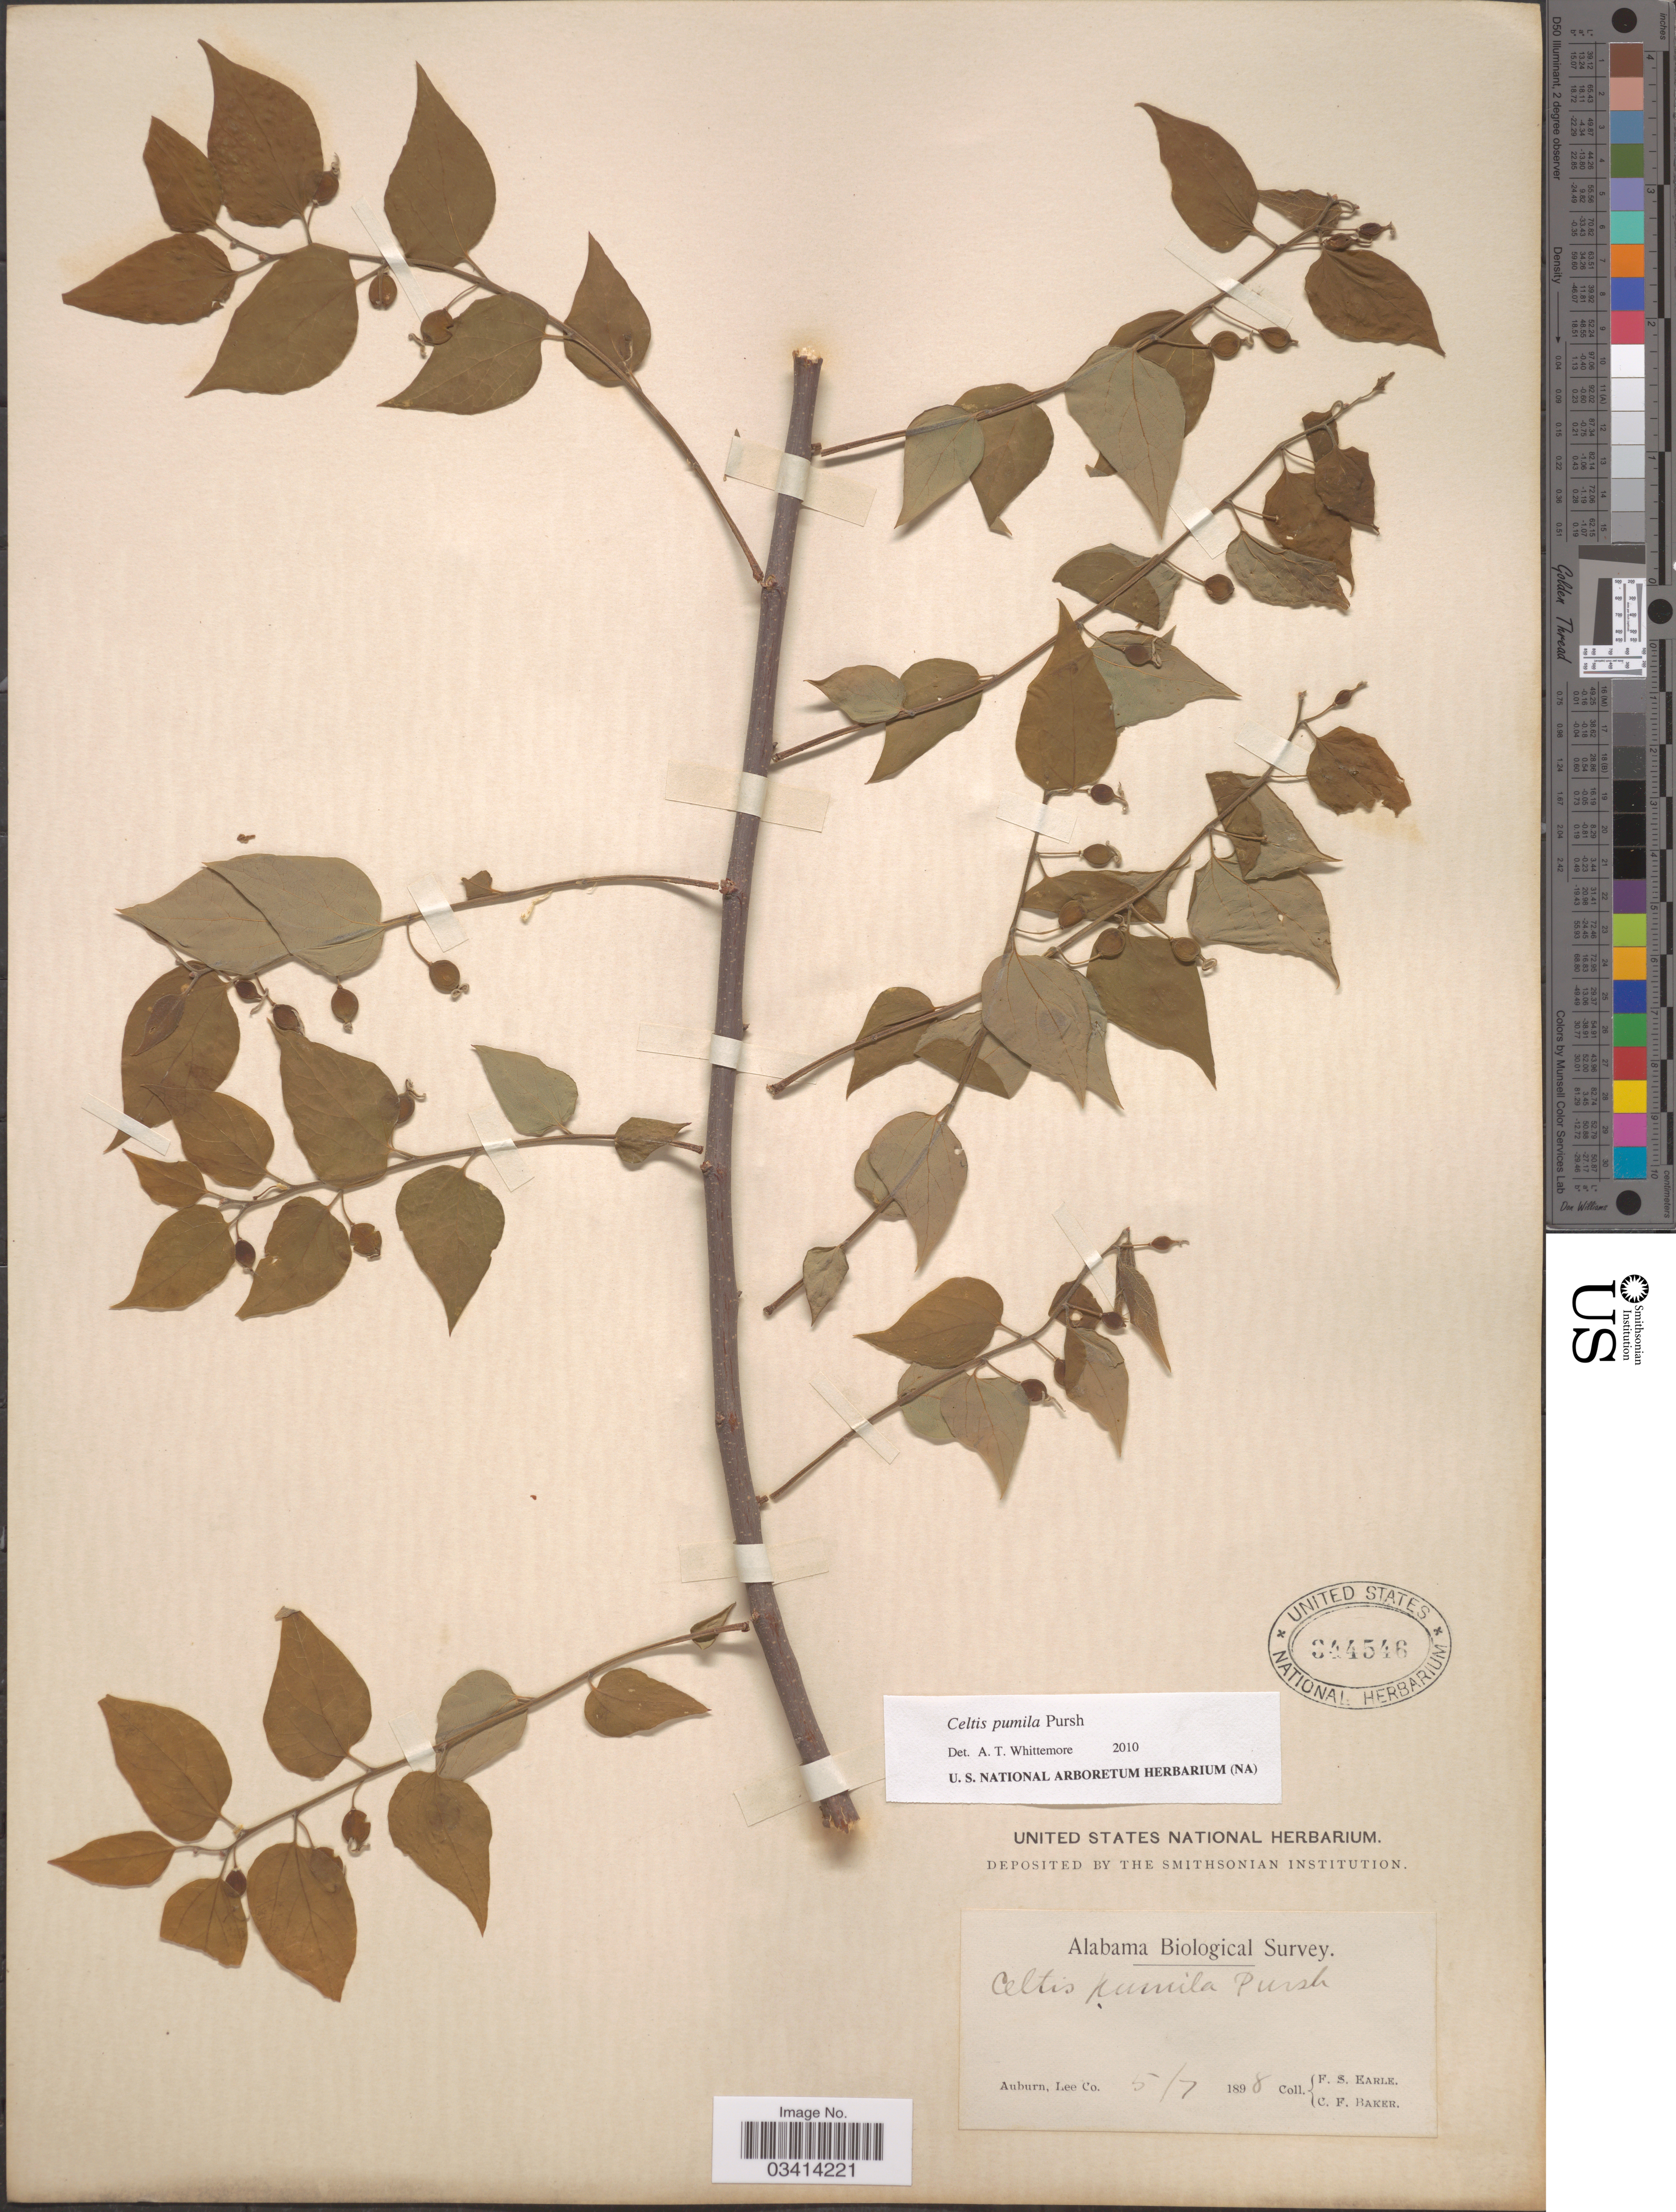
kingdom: Plantae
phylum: Tracheophyta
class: Magnoliopsida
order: Rosales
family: Cannabaceae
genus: Celtis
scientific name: Celtis pumila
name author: Pursh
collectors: F. S. Earle & C. F. Baker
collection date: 1898-05-07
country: United States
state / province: Alabama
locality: Auburn, Lee Co.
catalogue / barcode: US 344546